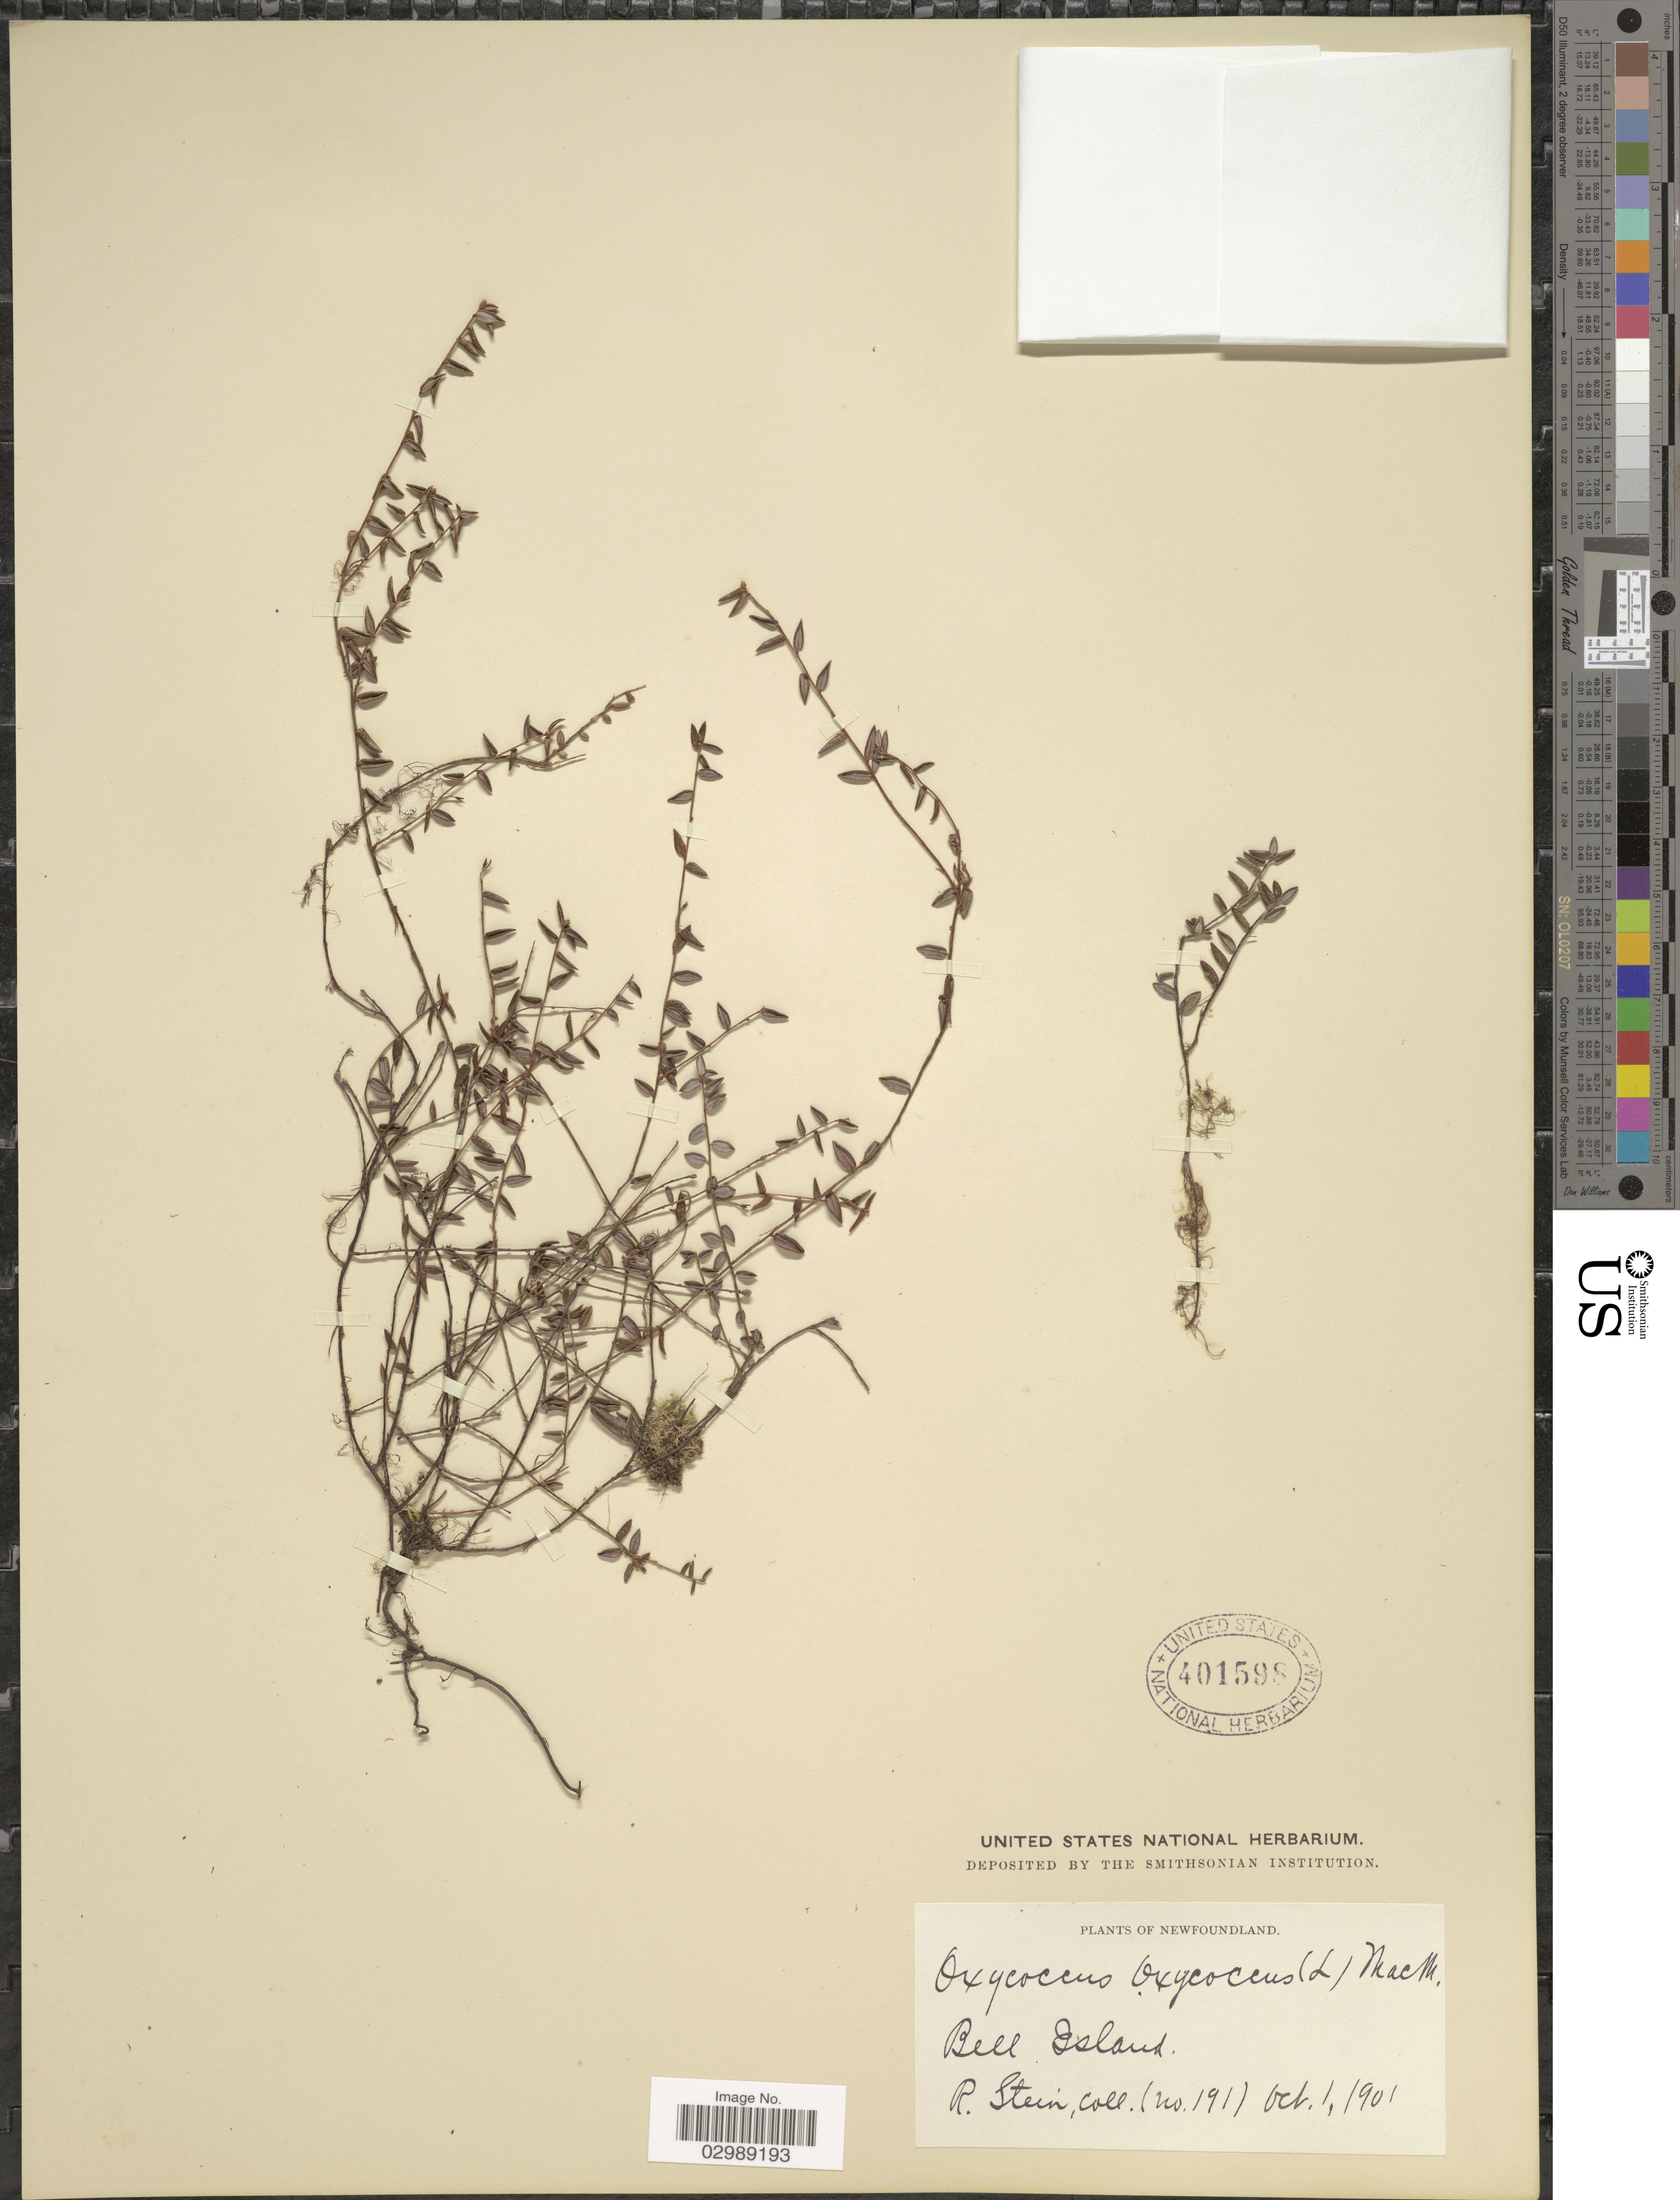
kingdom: Plantae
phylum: Tracheophyta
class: Magnoliopsida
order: Ericales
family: Ericaceae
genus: Vaccinium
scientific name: Vaccinium oxycoccos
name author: L.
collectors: R. Stein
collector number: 191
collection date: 1901-10-01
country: Canada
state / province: Newfoundland and Labrador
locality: Bell Island.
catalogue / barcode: US 401598